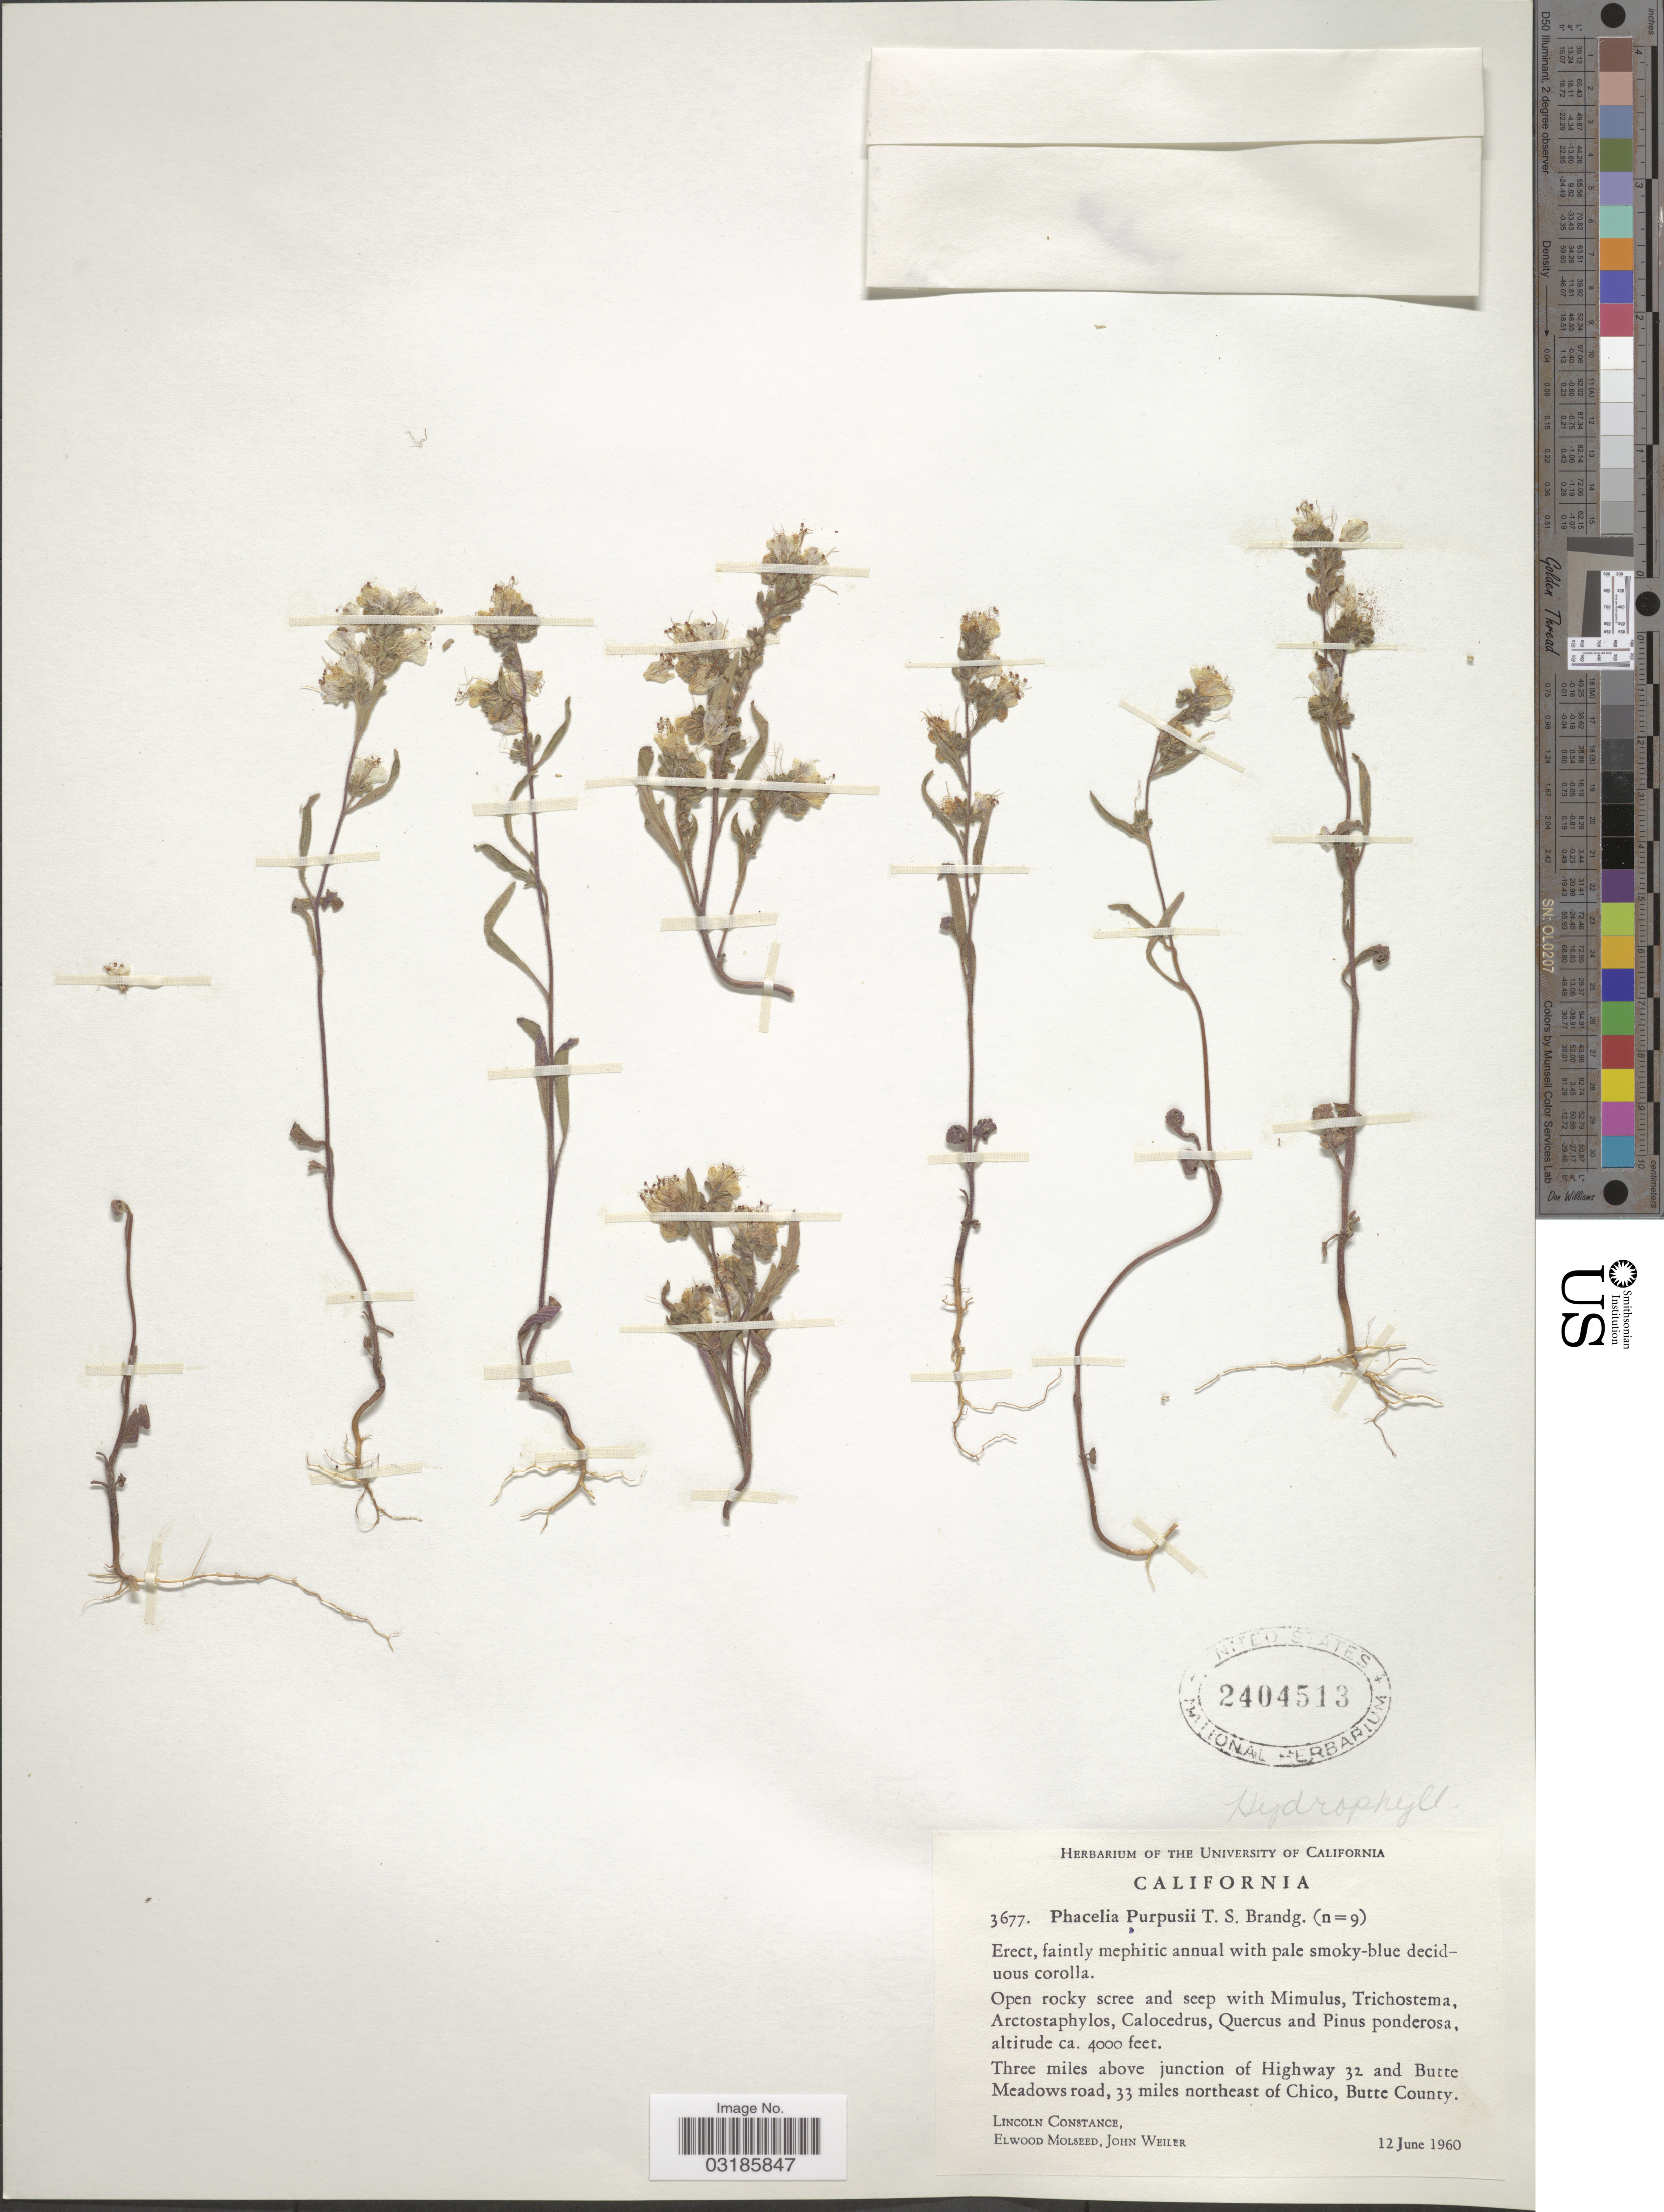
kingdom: Plantae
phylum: Tracheophyta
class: Magnoliopsida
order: Boraginales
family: Hydrophyllaceae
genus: Phacelia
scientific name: Phacelia purpusii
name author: Brandegee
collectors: L. Constance, E. W. Molseed & J. H. Weiler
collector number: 3677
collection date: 1960-06-12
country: United States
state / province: California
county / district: Butte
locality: Three miles above junction of Highway 32 and Butte Meadows road, 33 miles northeast of Chico, Butte County.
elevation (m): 1219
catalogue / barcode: US 2404513